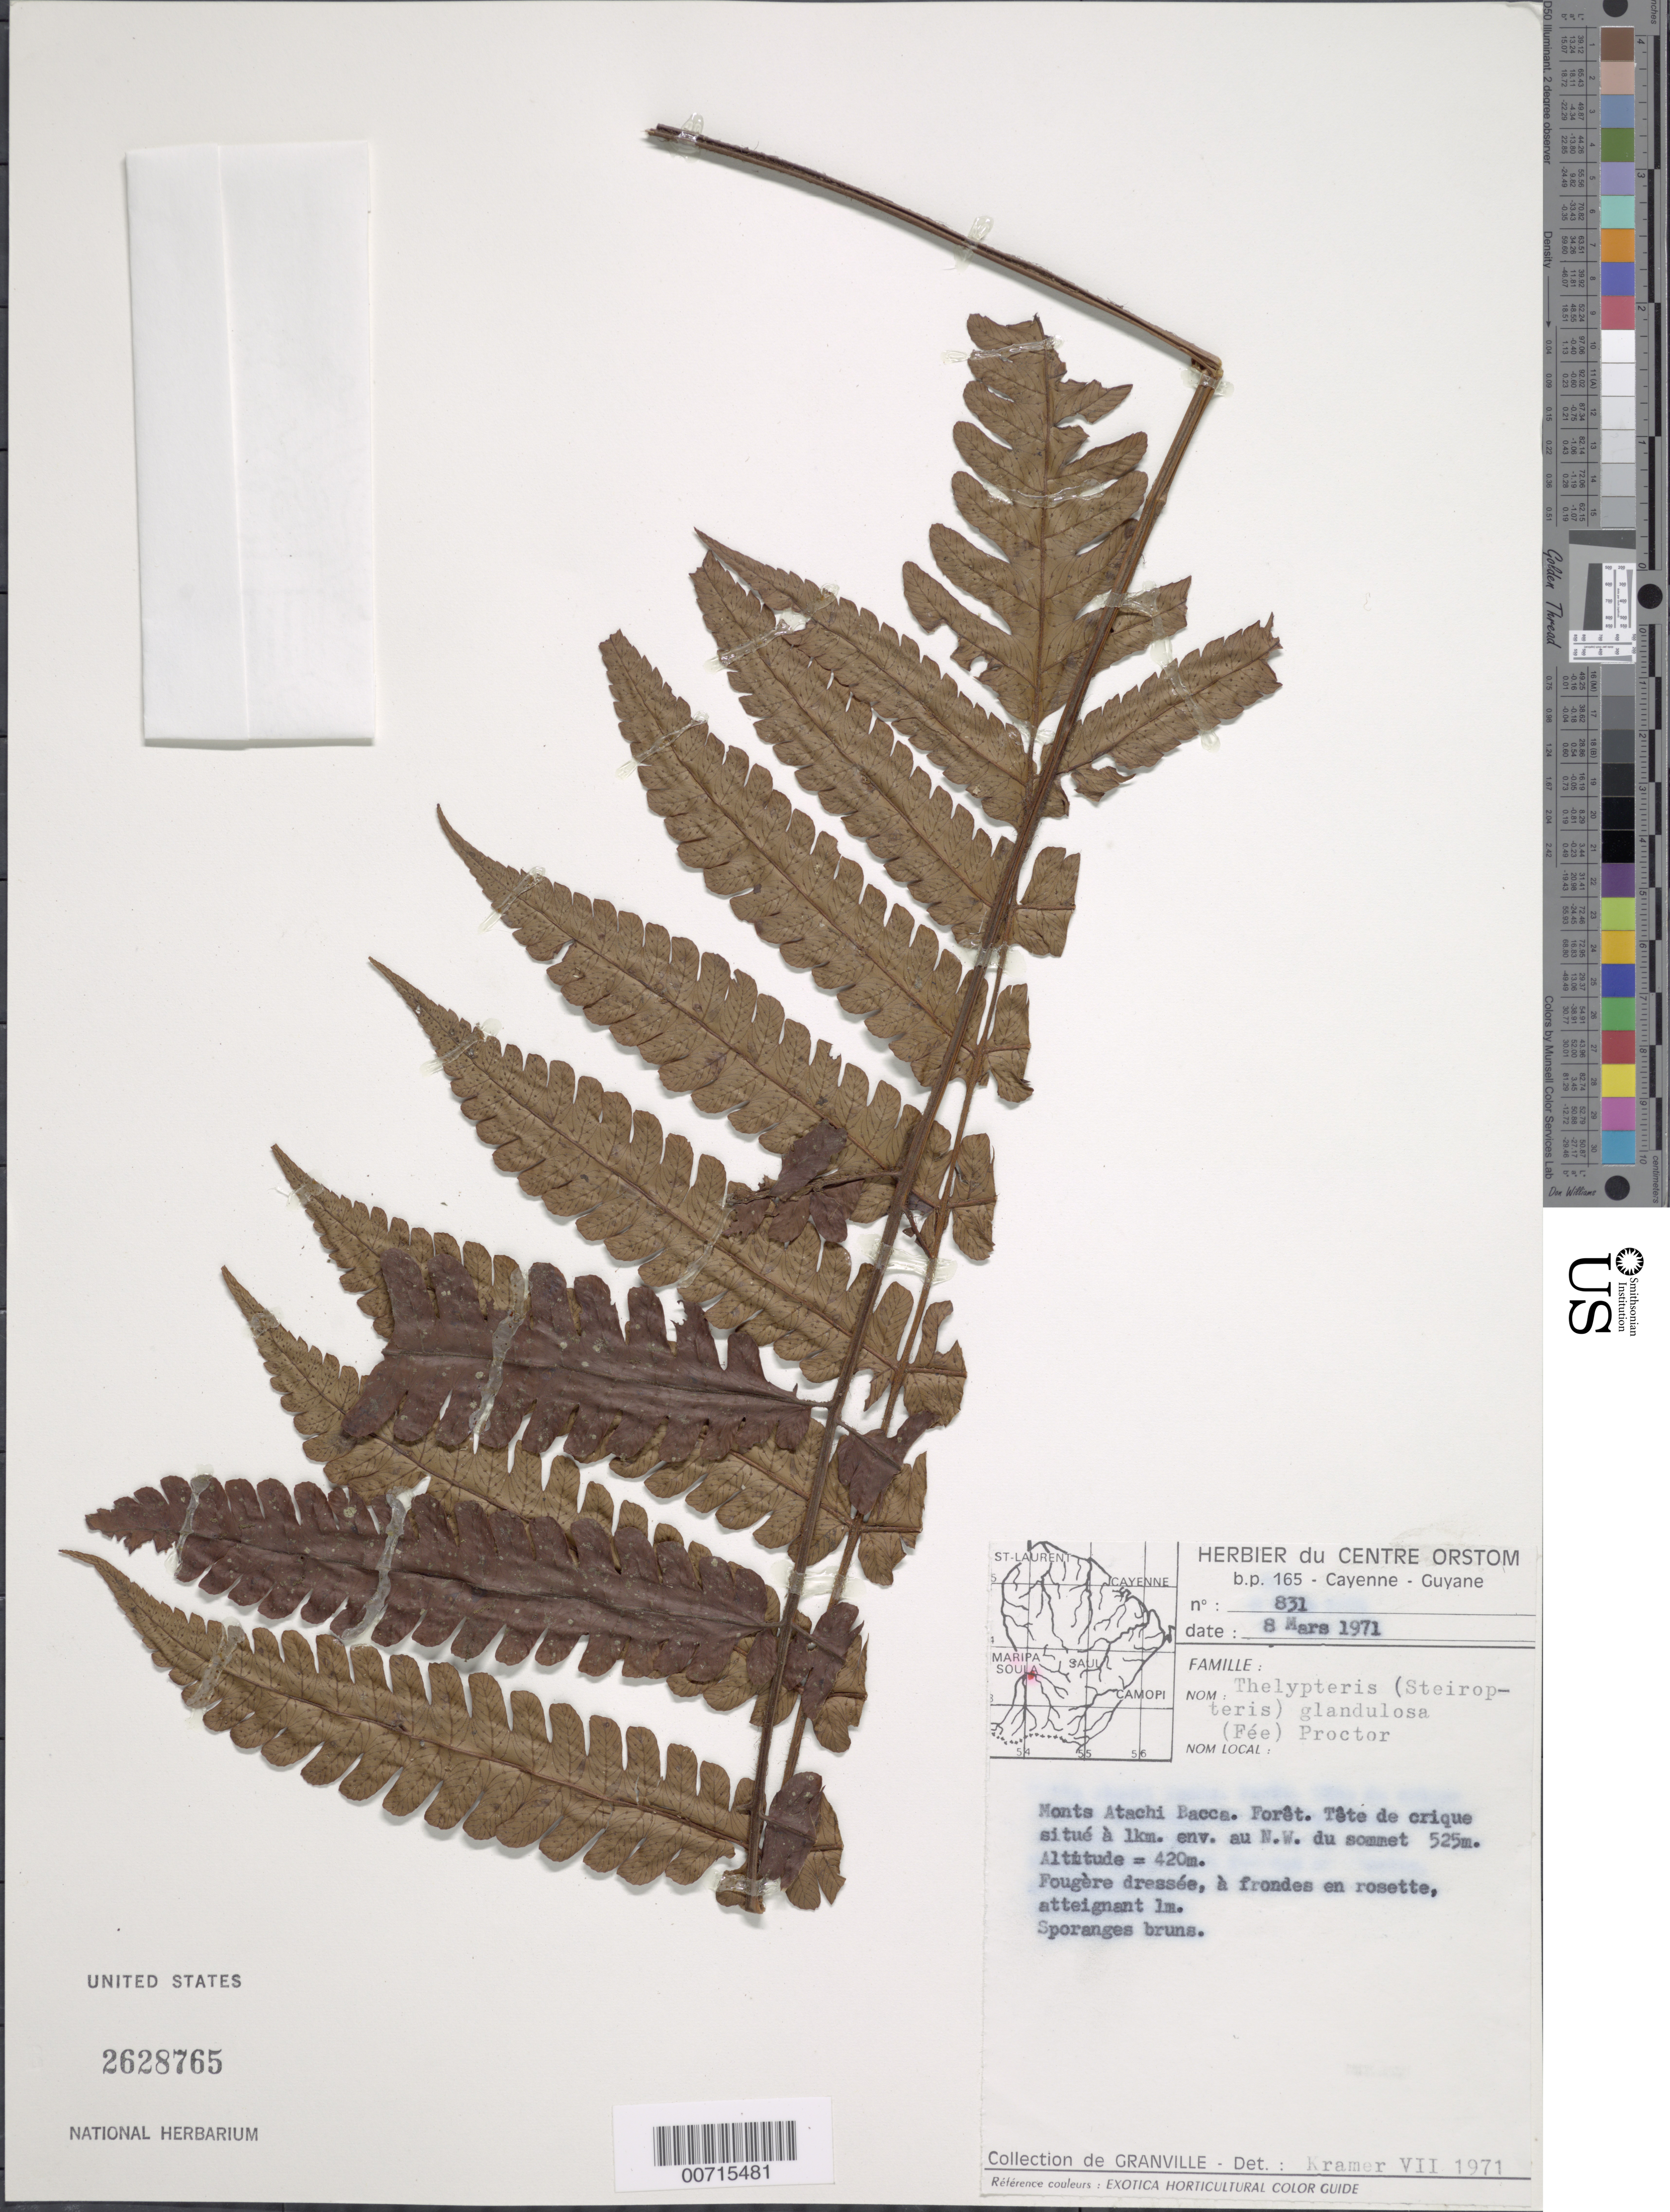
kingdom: Plantae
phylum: Tracheophyta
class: Polypodiopsida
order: Polypodiales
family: Thelypteridaceae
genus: Steiropteris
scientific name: Steiropteris glandulosa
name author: (Hook. f.) Pic. Serm.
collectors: J.-J. de Granville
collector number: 831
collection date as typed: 8-Mar-71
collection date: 1971-03-08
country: French Guiana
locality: Monts Atachi Bacca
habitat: Along creek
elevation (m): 525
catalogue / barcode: US 2628765